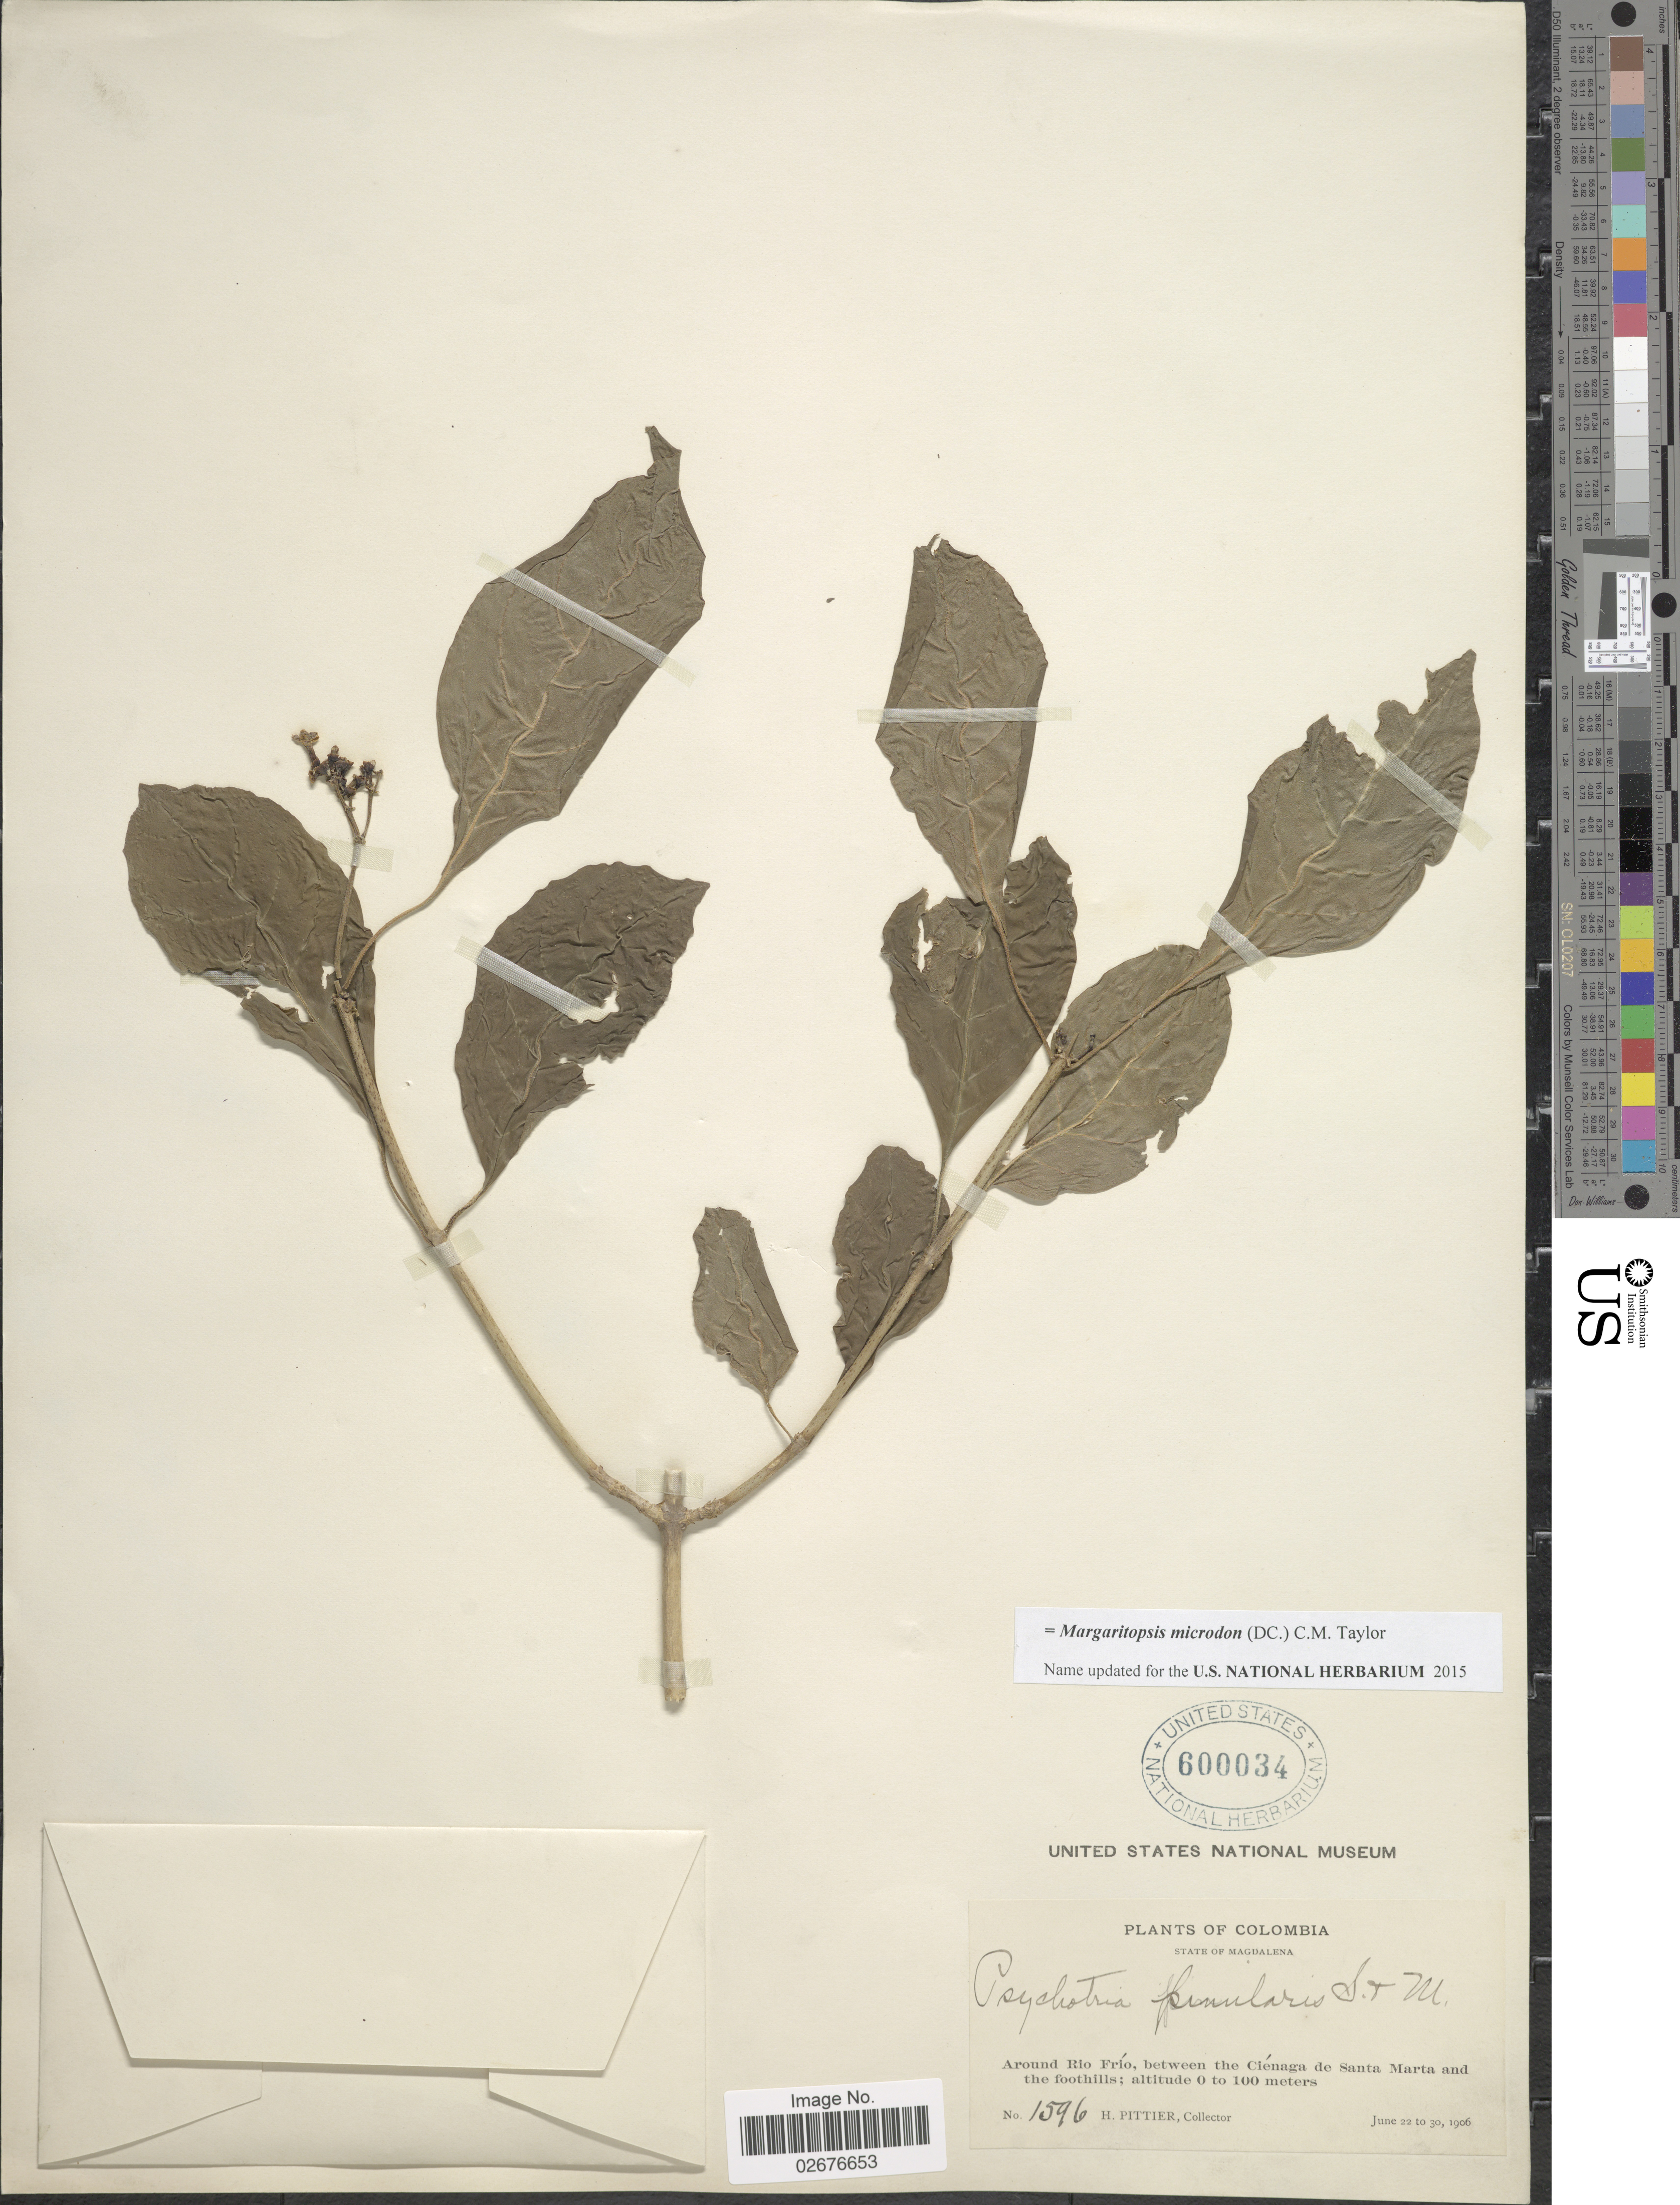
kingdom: Plantae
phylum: Tracheophyta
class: Magnoliopsida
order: Gentianales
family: Rubiaceae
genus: Margaritopsis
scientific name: Margaritopsis microdon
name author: (DC.) C.M. Taylor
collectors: H. F. Pittier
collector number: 1596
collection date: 1906-06-22/1906-06-30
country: Colombia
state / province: Magdalena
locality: Around Rio Frio, between the Cienaga de Santa Marta and the foothills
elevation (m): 0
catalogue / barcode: US 600034